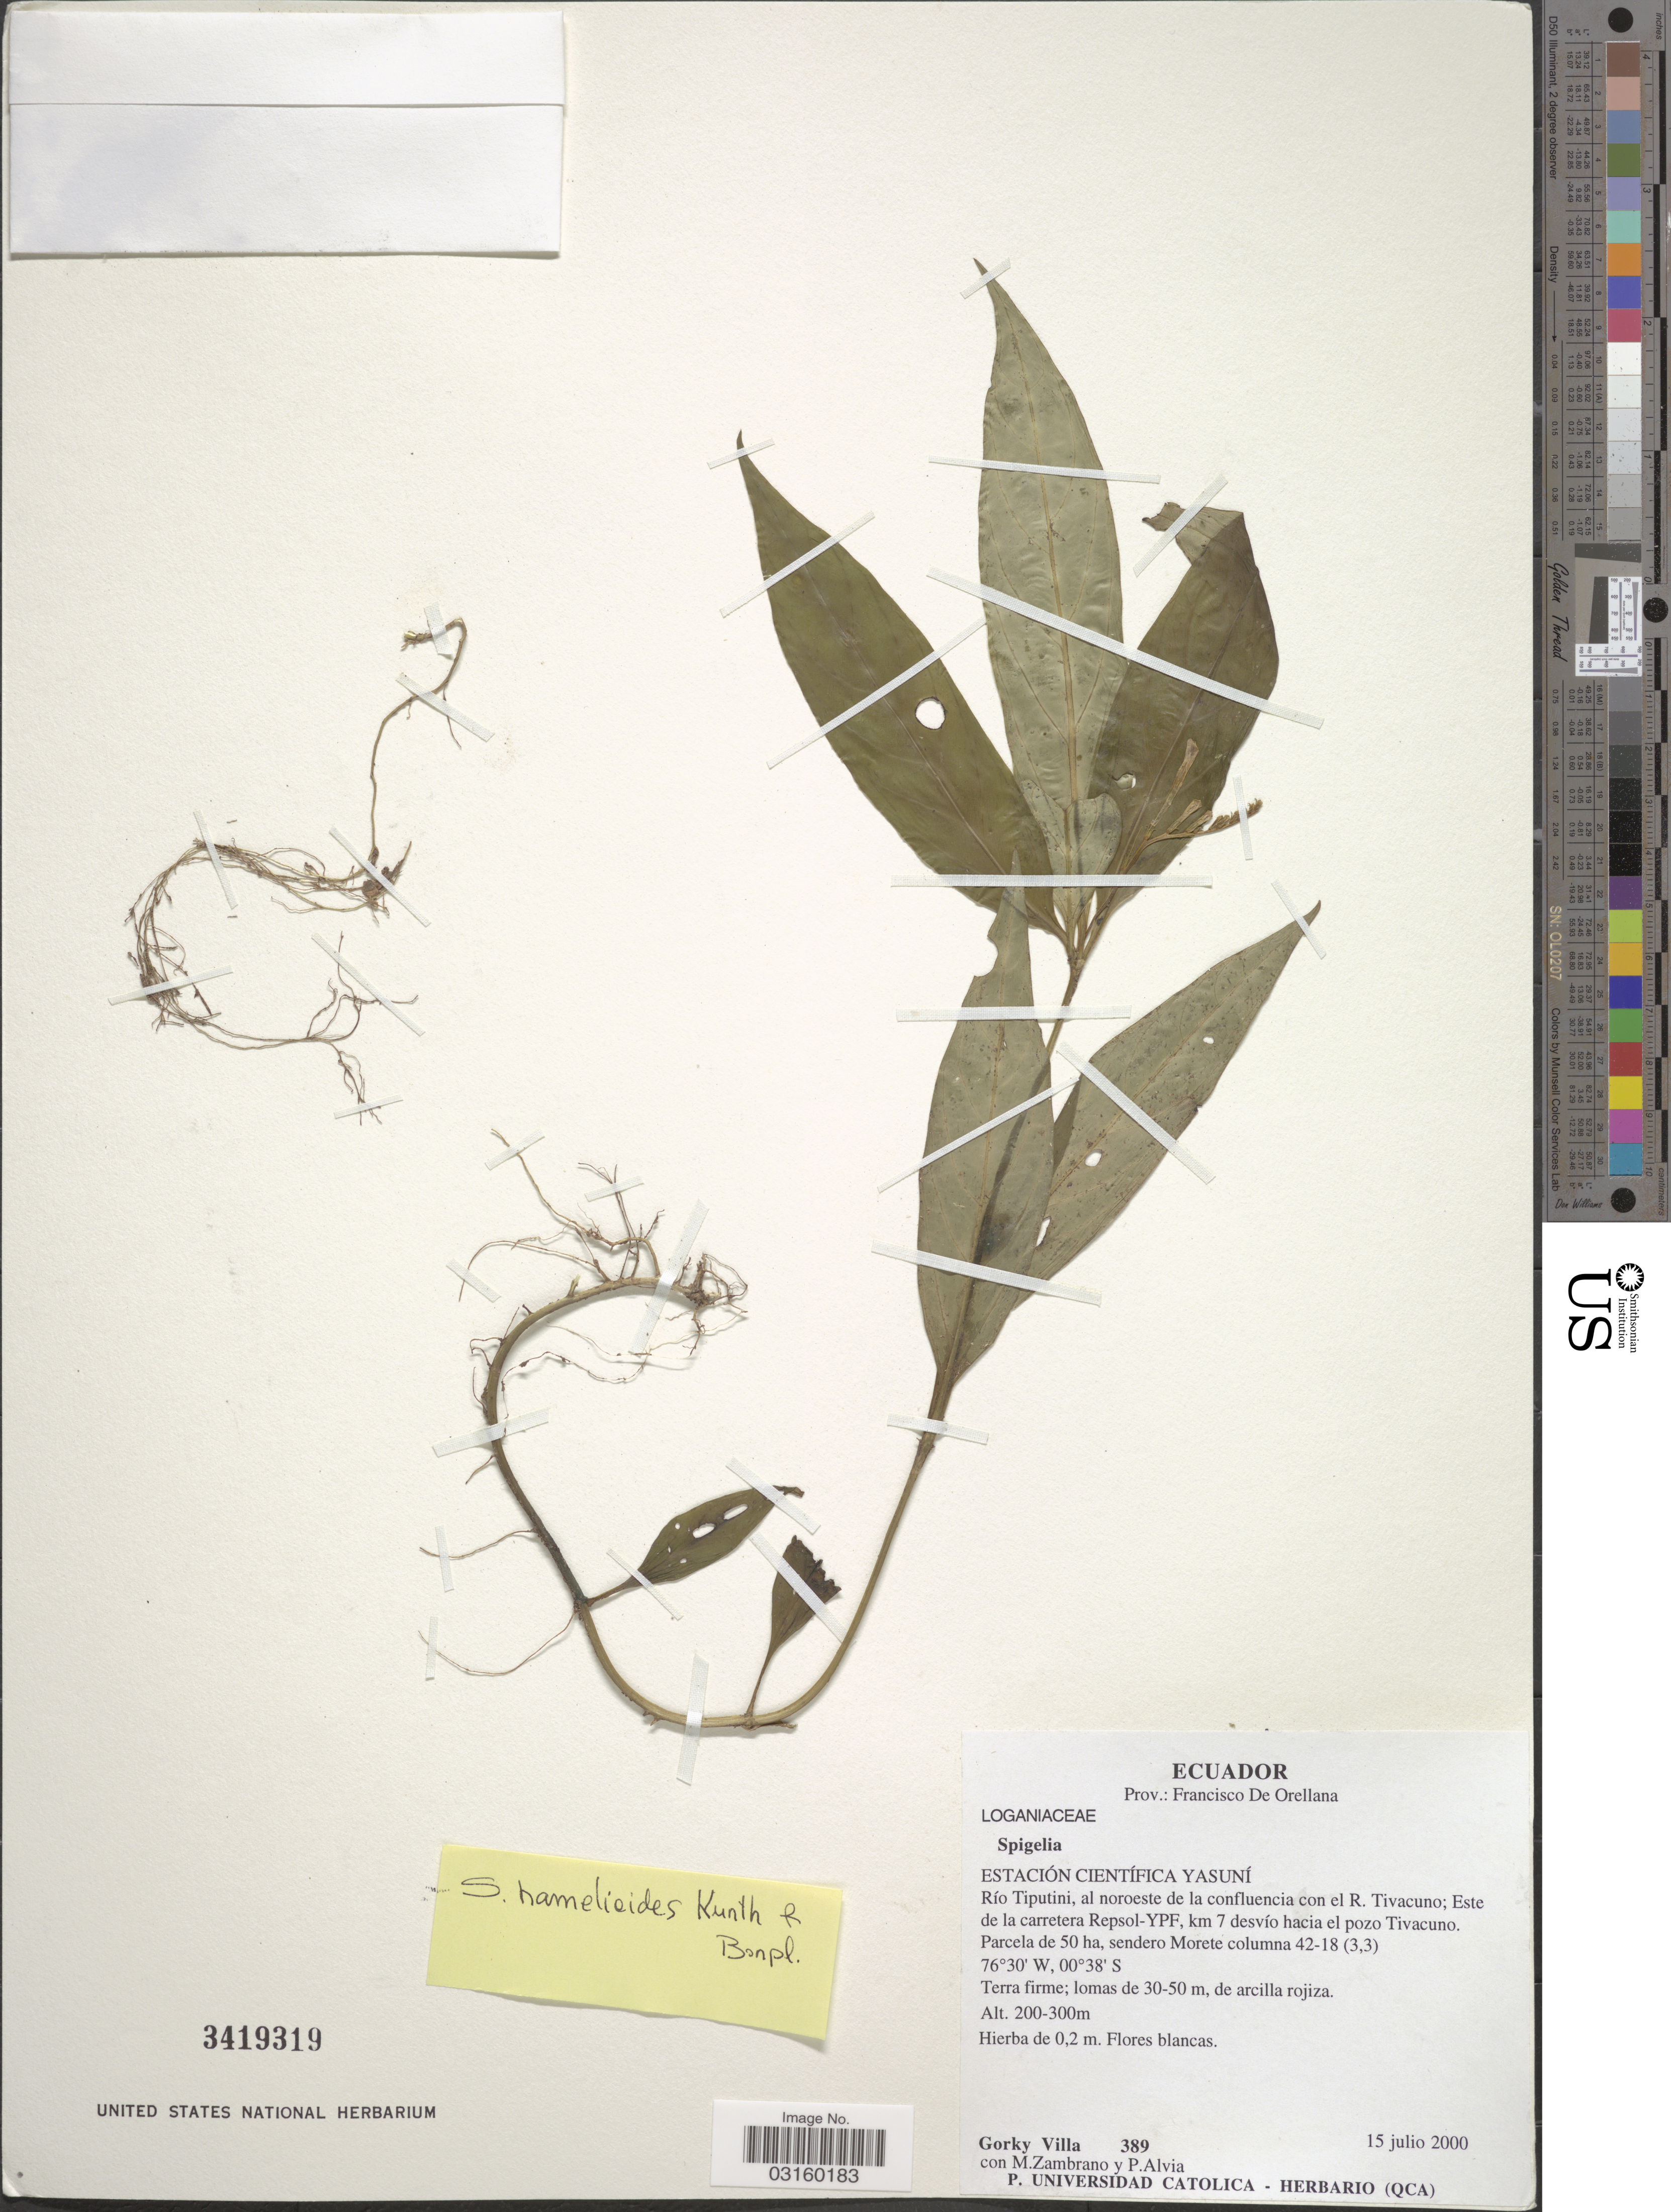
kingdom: Plantae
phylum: Tracheophyta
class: Magnoliopsida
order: Gentianales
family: Loganiaceae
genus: Spigelia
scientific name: Spigelia hamelioides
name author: Kunth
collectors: G. Villa, M. Zambrano & P. Alvia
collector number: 389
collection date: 2000-07-15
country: Ecuador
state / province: Orellana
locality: Prov.: Francisco De Orellana. Estación Científica Yasuní, Río Tiputini, al noroeste de la confluencia con el R. Tivacuno; Este de la carretera Repsol-YPF, km 7 desvío hacia el pozo Tivacuno. Parcela de 50 ha, sendero Morete columna 42-18 (3,3).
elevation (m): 200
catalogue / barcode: US 3419319